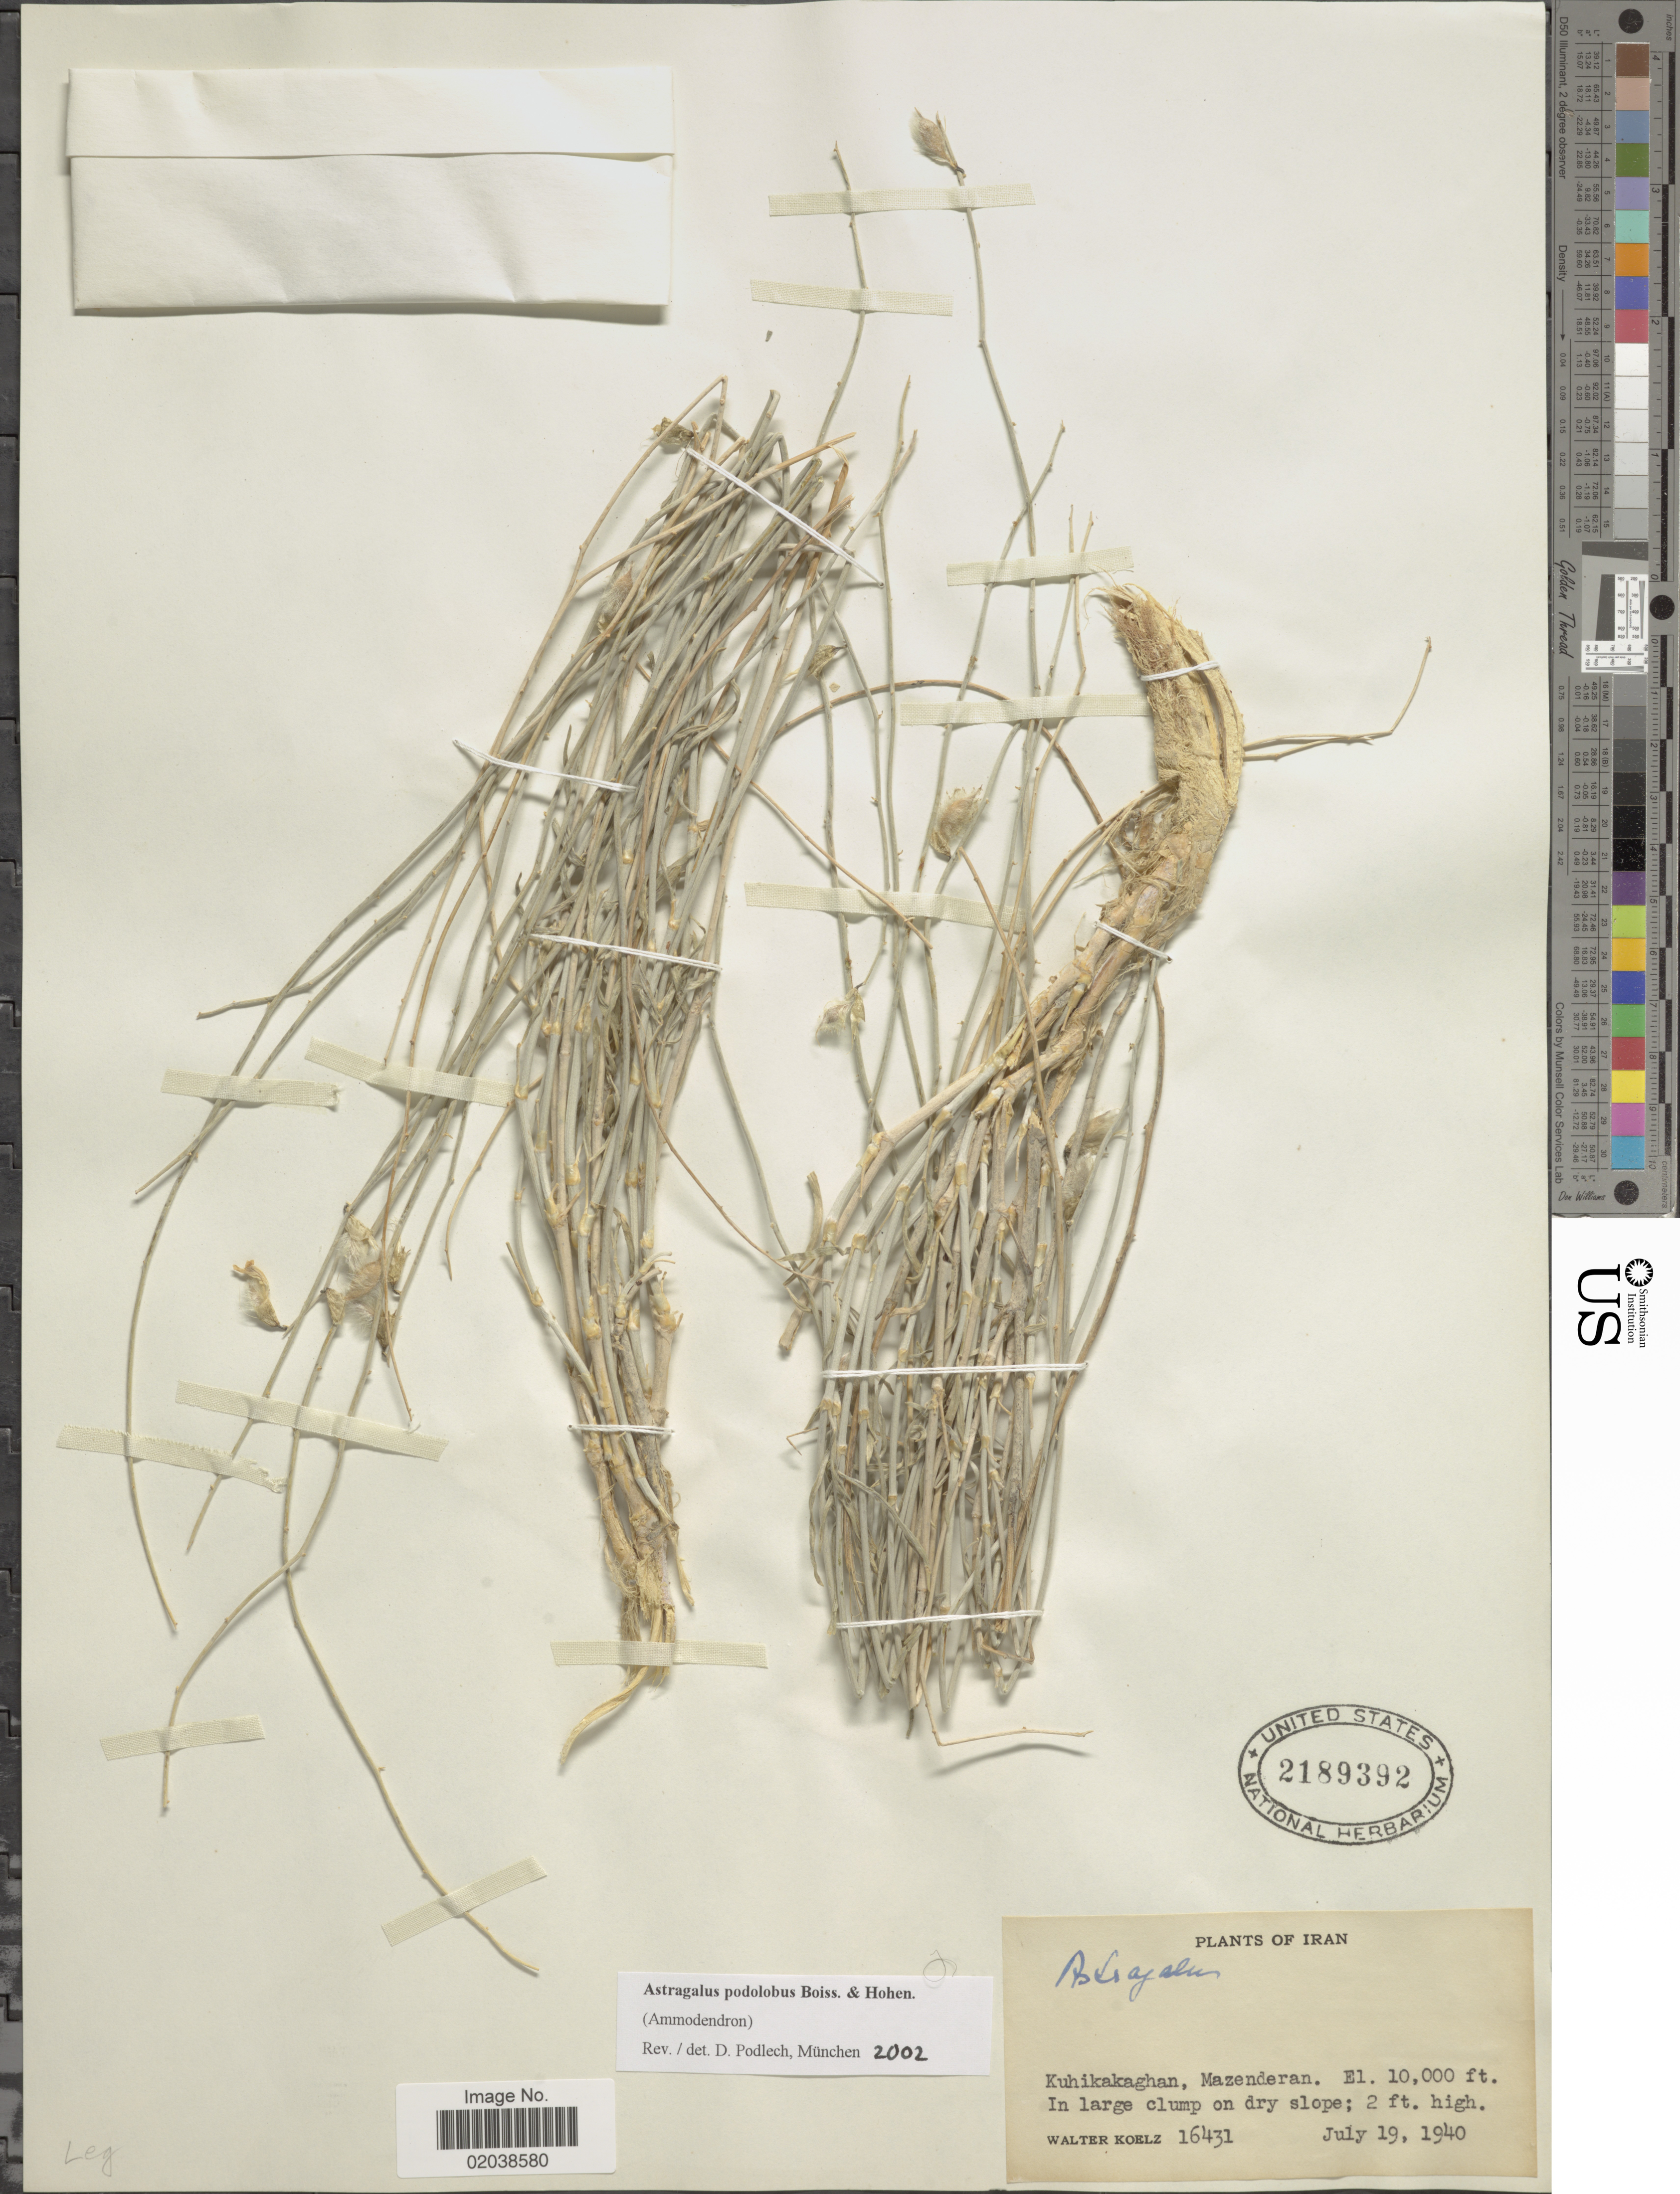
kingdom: Plantae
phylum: Tracheophyta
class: Magnoliopsida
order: Fabales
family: Fabaceae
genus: Astragalus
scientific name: Astragalus podolobus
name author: Širj. & Rech. f.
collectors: W. N. Koelz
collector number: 16431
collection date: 1940-07-19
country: Iran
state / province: Mazandaran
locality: Kuhikakaghan, Mazenderan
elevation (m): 3048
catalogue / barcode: US 2189392